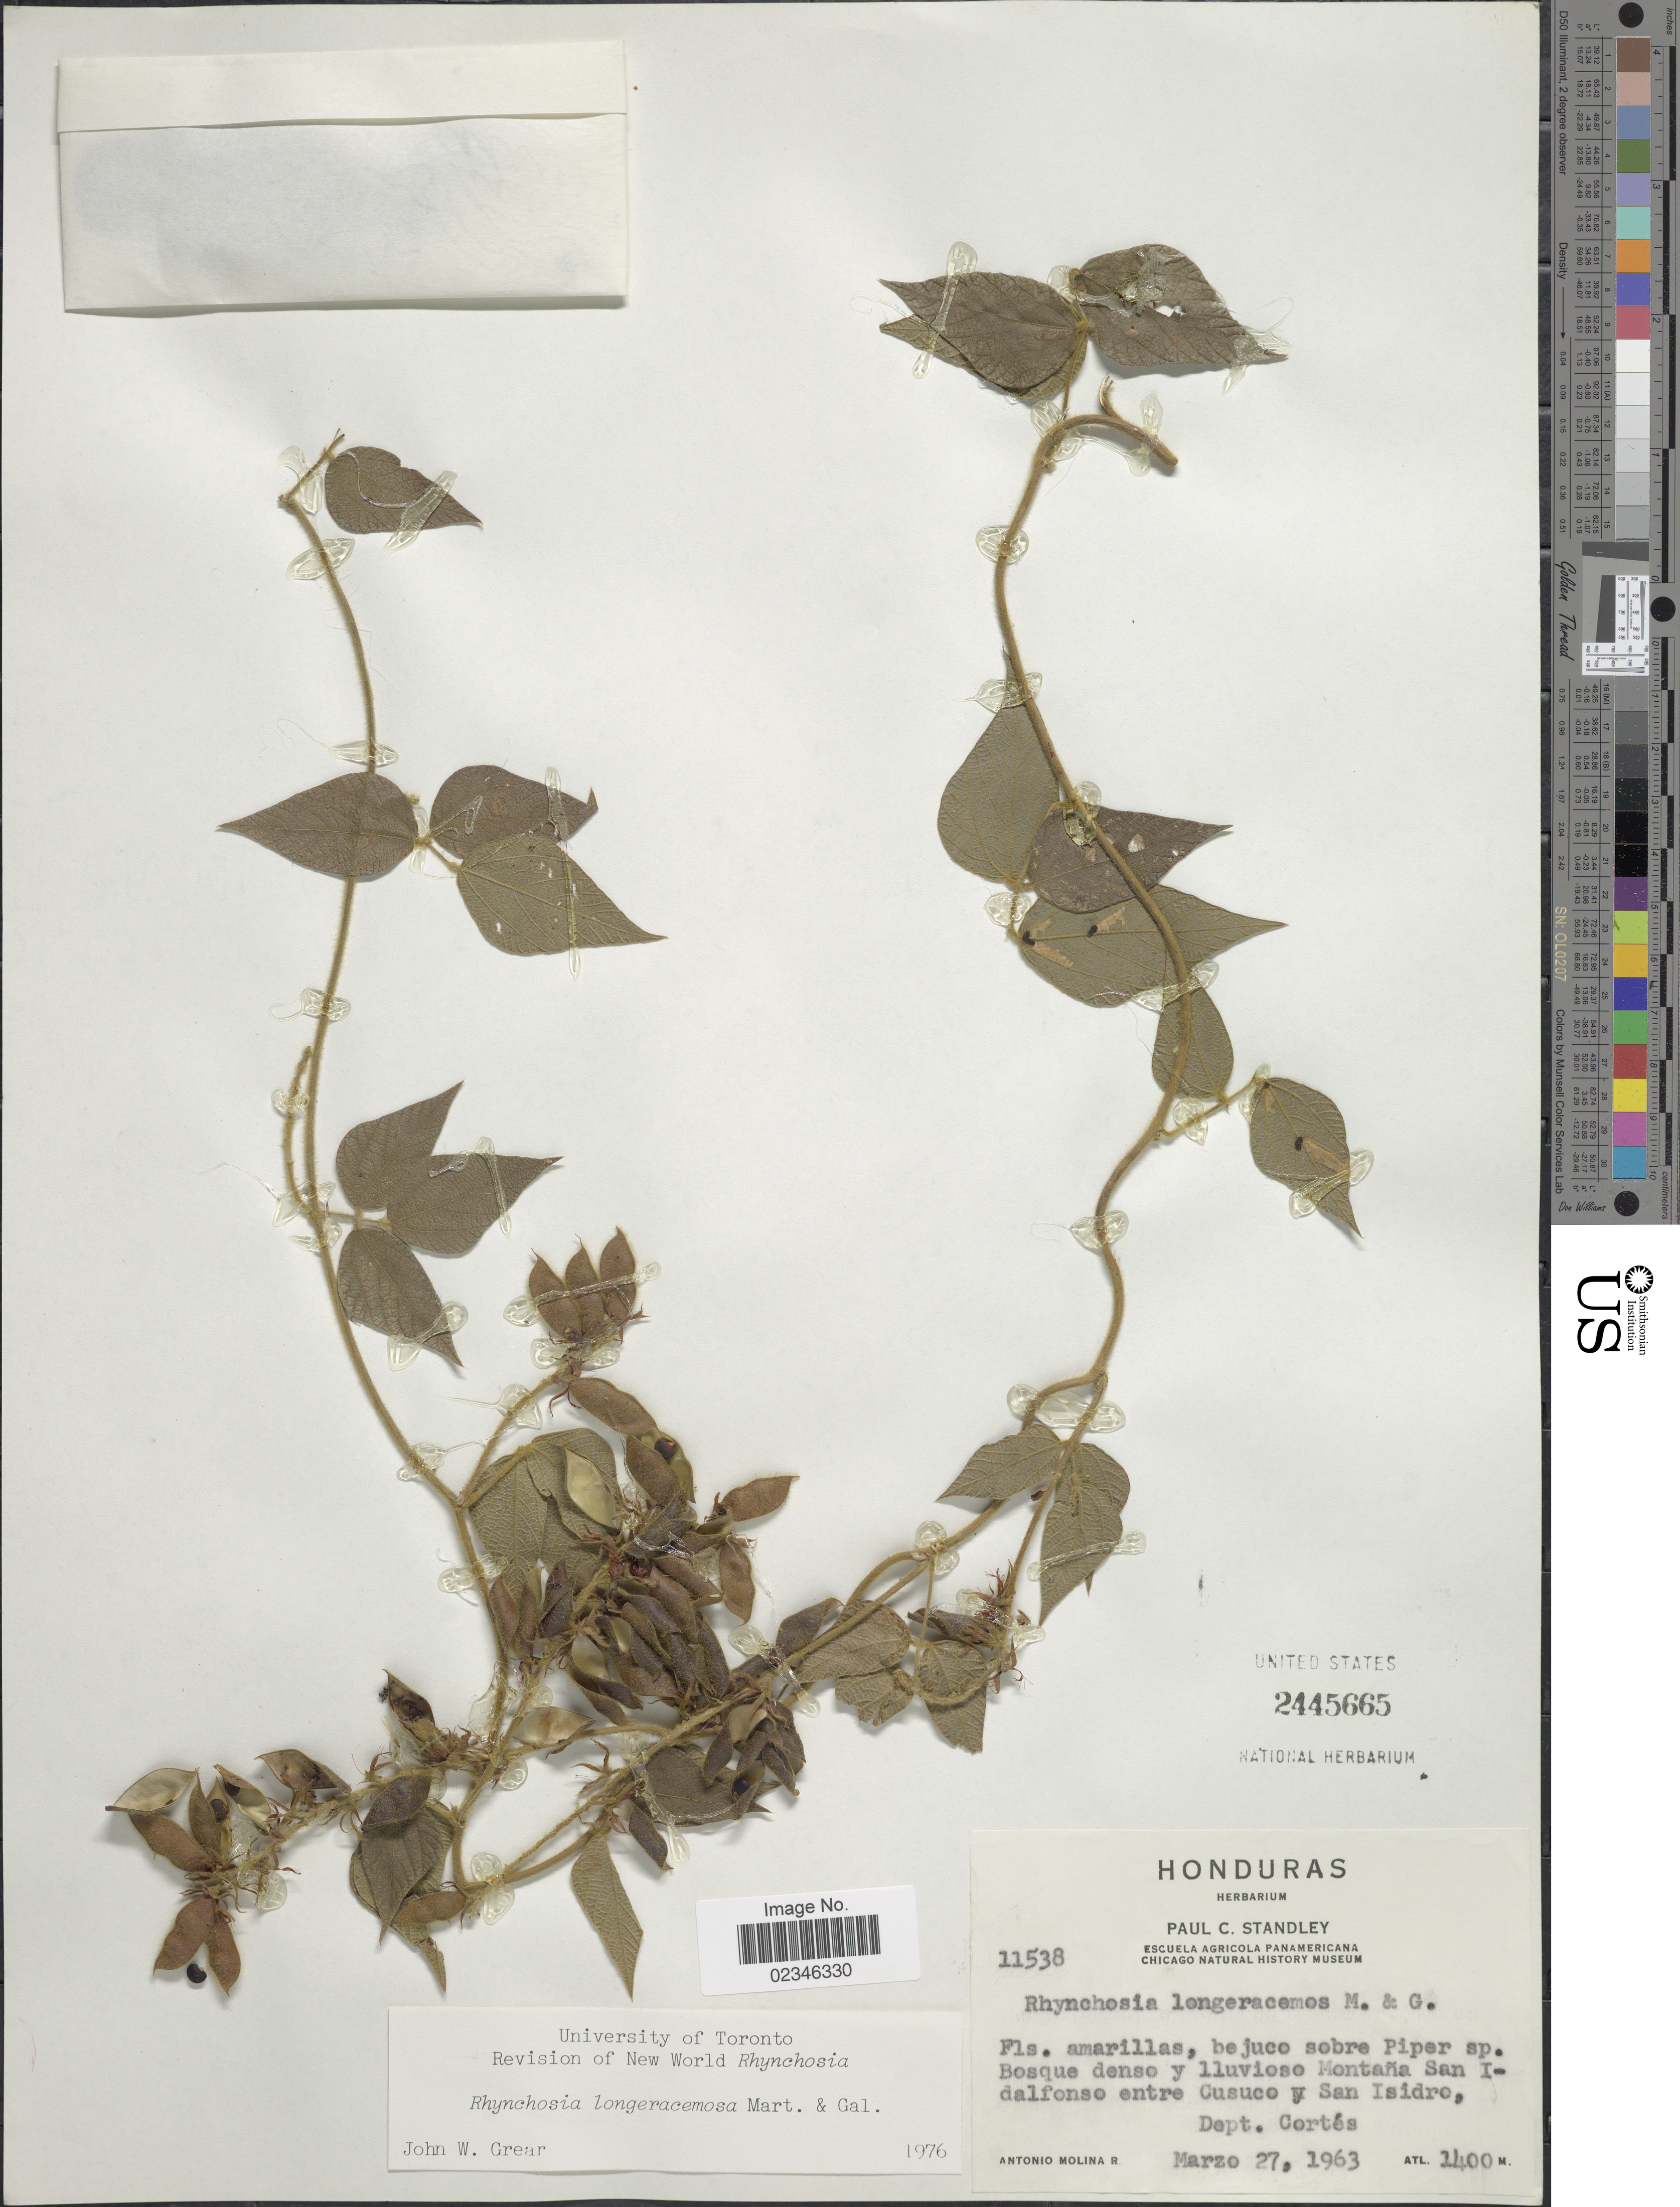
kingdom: Plantae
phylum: Tracheophyta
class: Magnoliopsida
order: Fabales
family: Fabaceae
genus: Rhynchosia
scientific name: Rhynchosia longeracemosa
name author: M. Martens & Galeotti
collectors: A. Molina R.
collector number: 11538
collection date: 1963-03-27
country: Honduras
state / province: Cortés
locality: Bosque denso y lluvioso Montaña San Idalfonso entre Cusuco y San Isidro, Dept. Cortés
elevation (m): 1400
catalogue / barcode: US 2445665